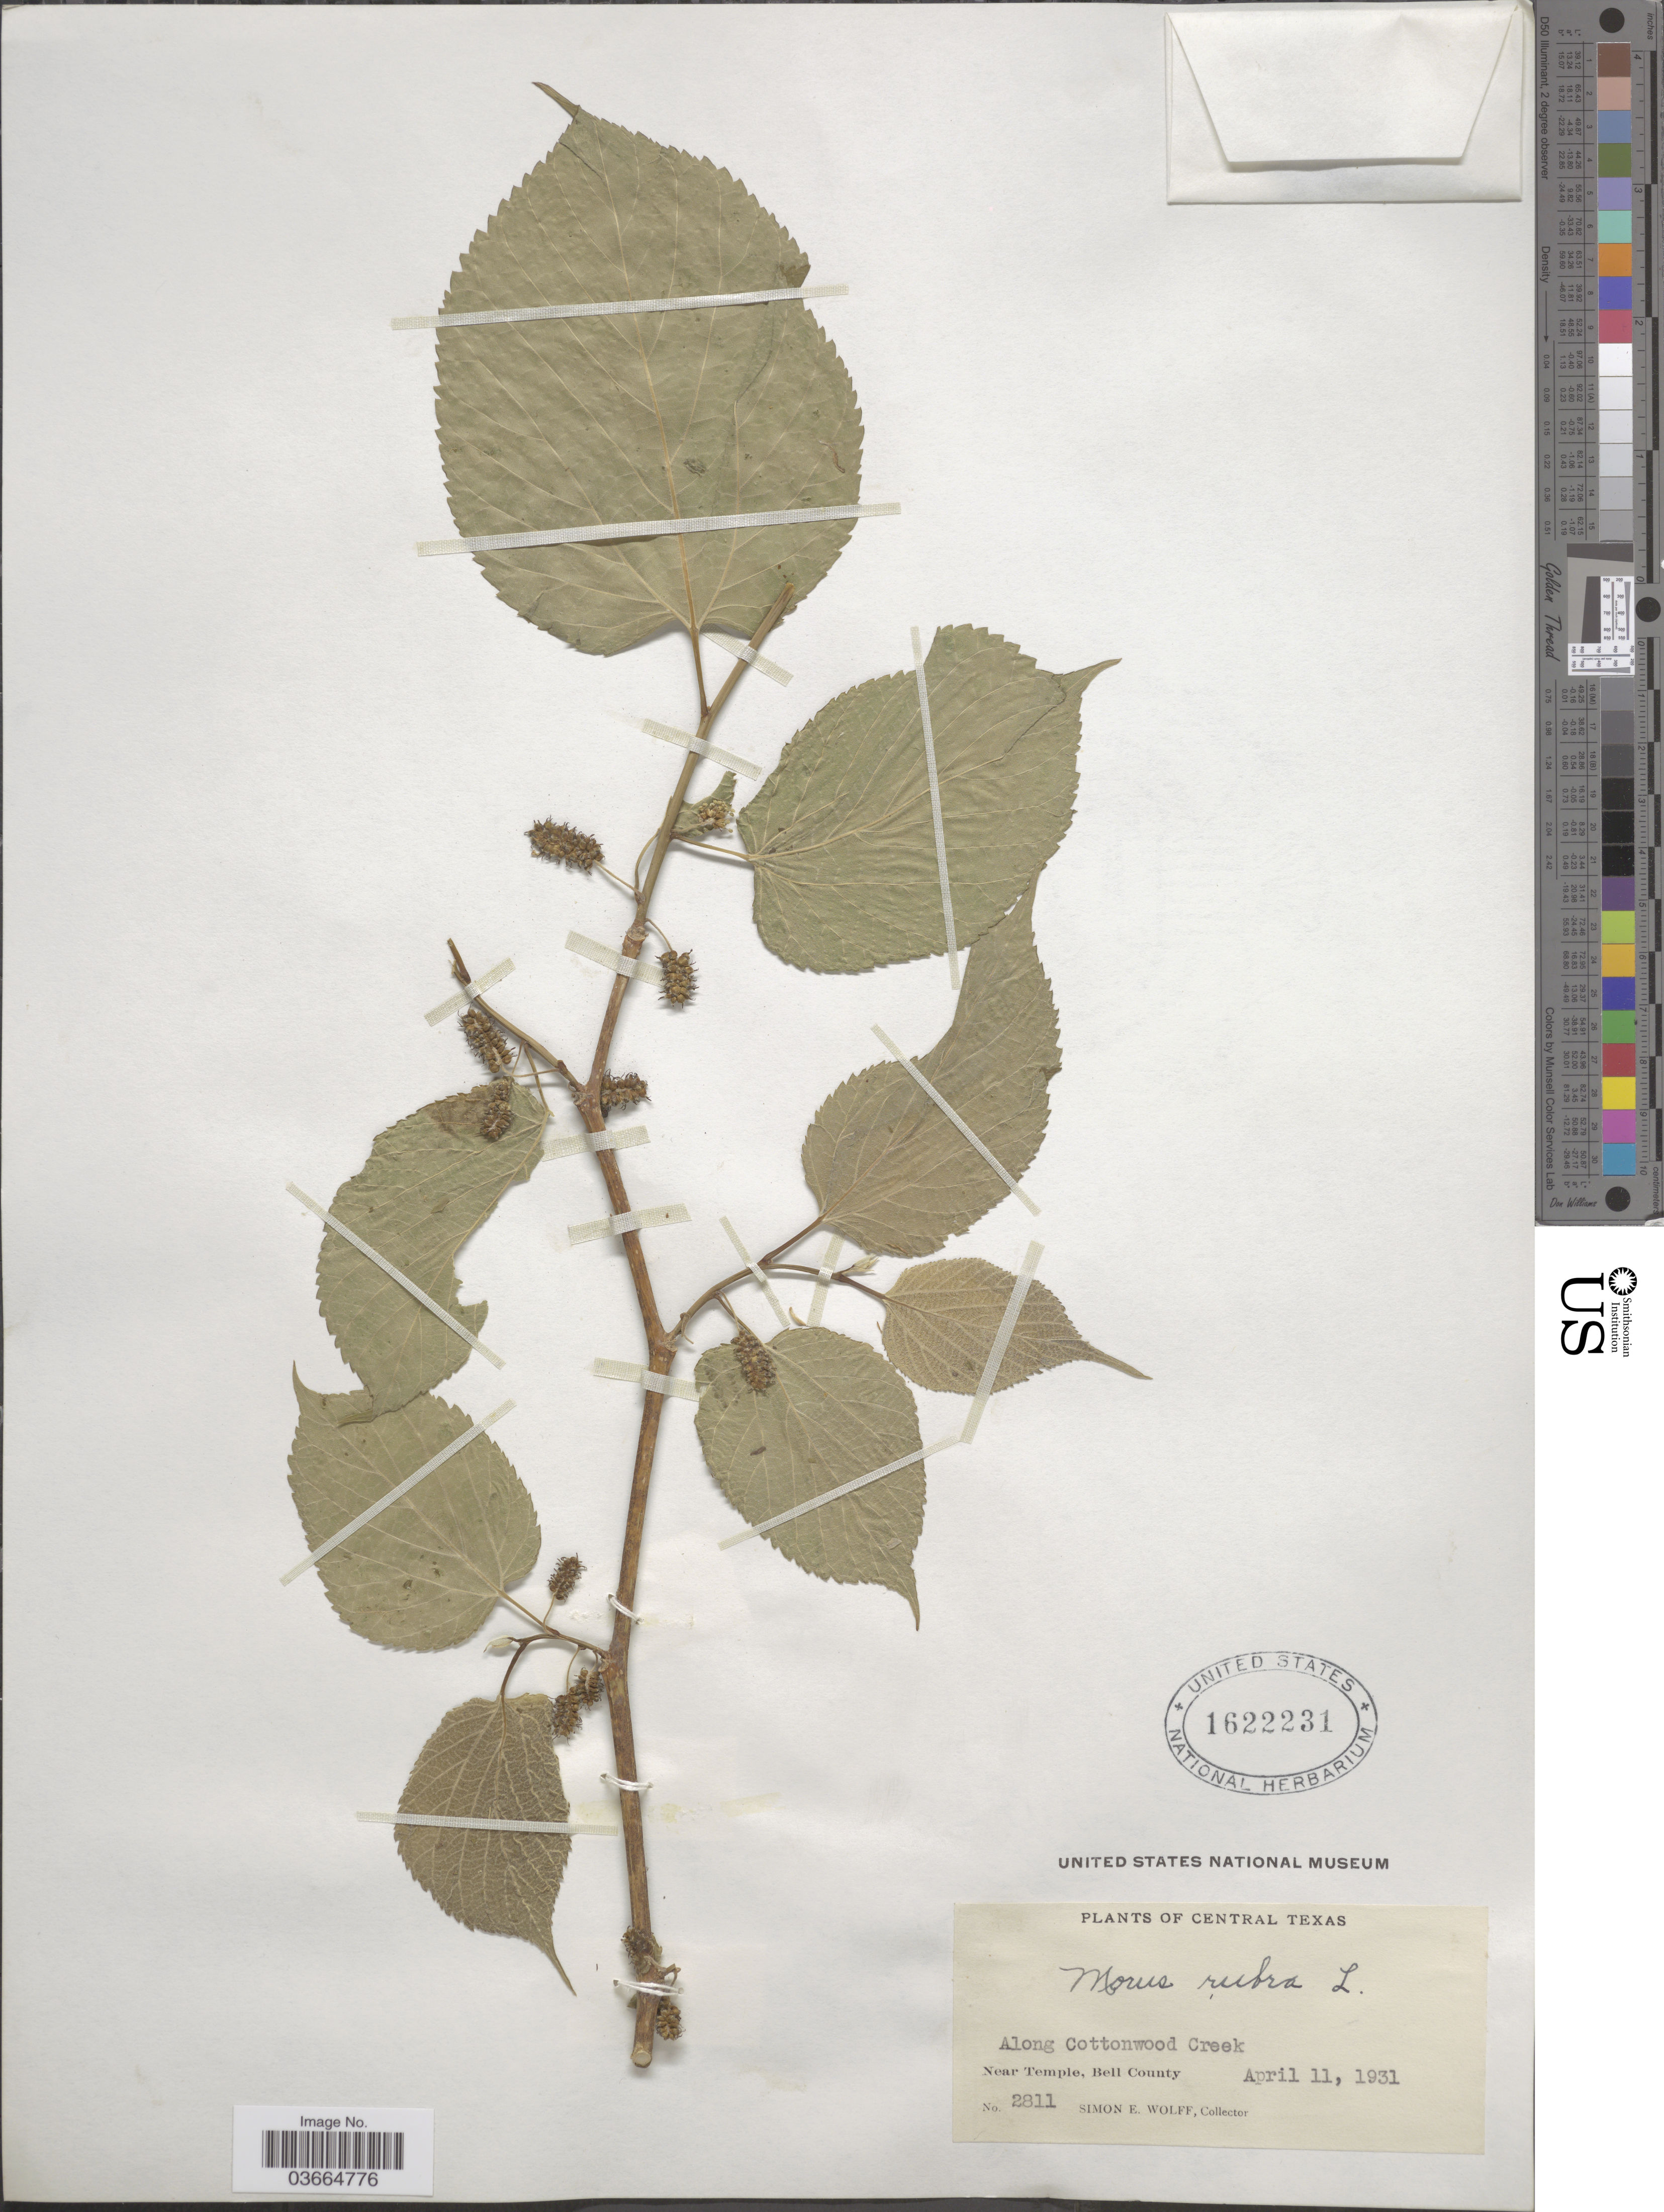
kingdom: Plantae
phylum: Tracheophyta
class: Magnoliopsida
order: Rosales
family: Moraceae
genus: Morus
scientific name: Morus rubra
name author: L.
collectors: S. E. Wolff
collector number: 2811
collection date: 1931-04-11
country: United States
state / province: Texas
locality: Central Texas. Along Cottonwood Creek. Near Temple, Bell County.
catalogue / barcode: US 1622231